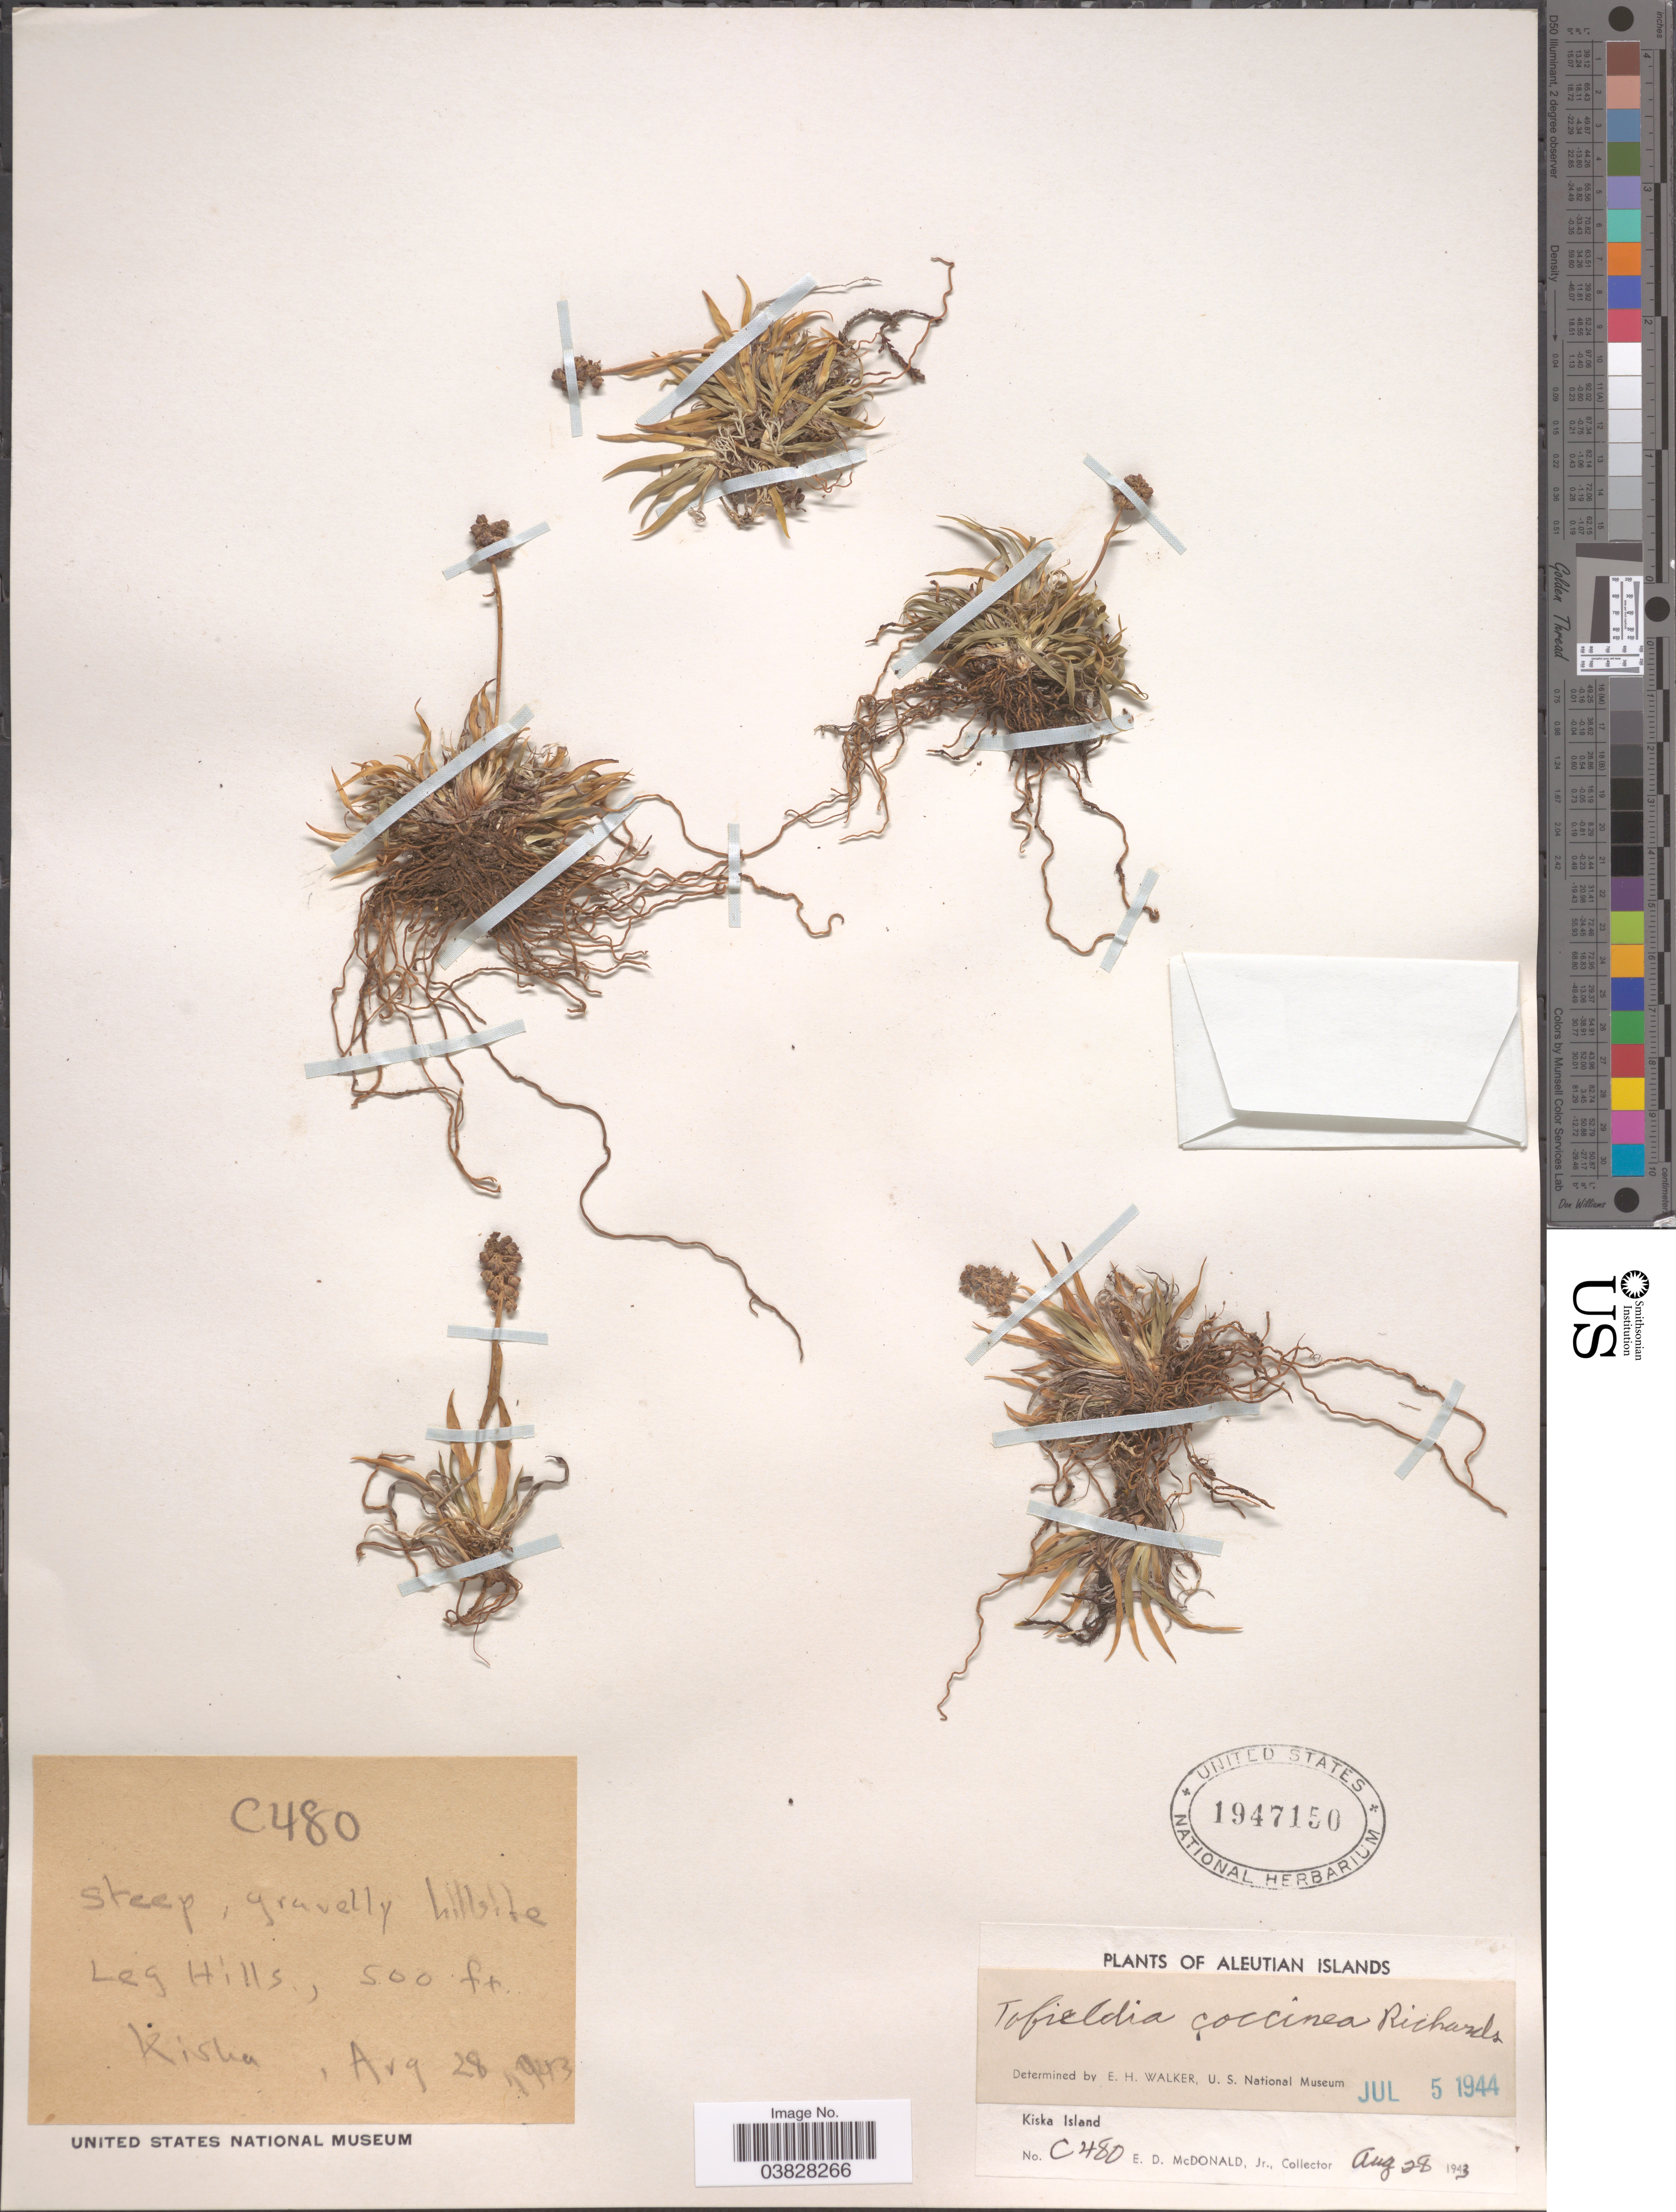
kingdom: Plantae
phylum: Tracheophyta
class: Liliopsida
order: Alismatales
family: Tofieldiaceae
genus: Tofieldia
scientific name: Tofieldia coccinea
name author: Richardson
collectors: E. D. McDonald Jr.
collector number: C480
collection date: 1943-08-28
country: United States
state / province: Alaska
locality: Aleutian Islands. Kiska Island. Leg Hills. Kiska.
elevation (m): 152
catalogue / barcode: US 1947150